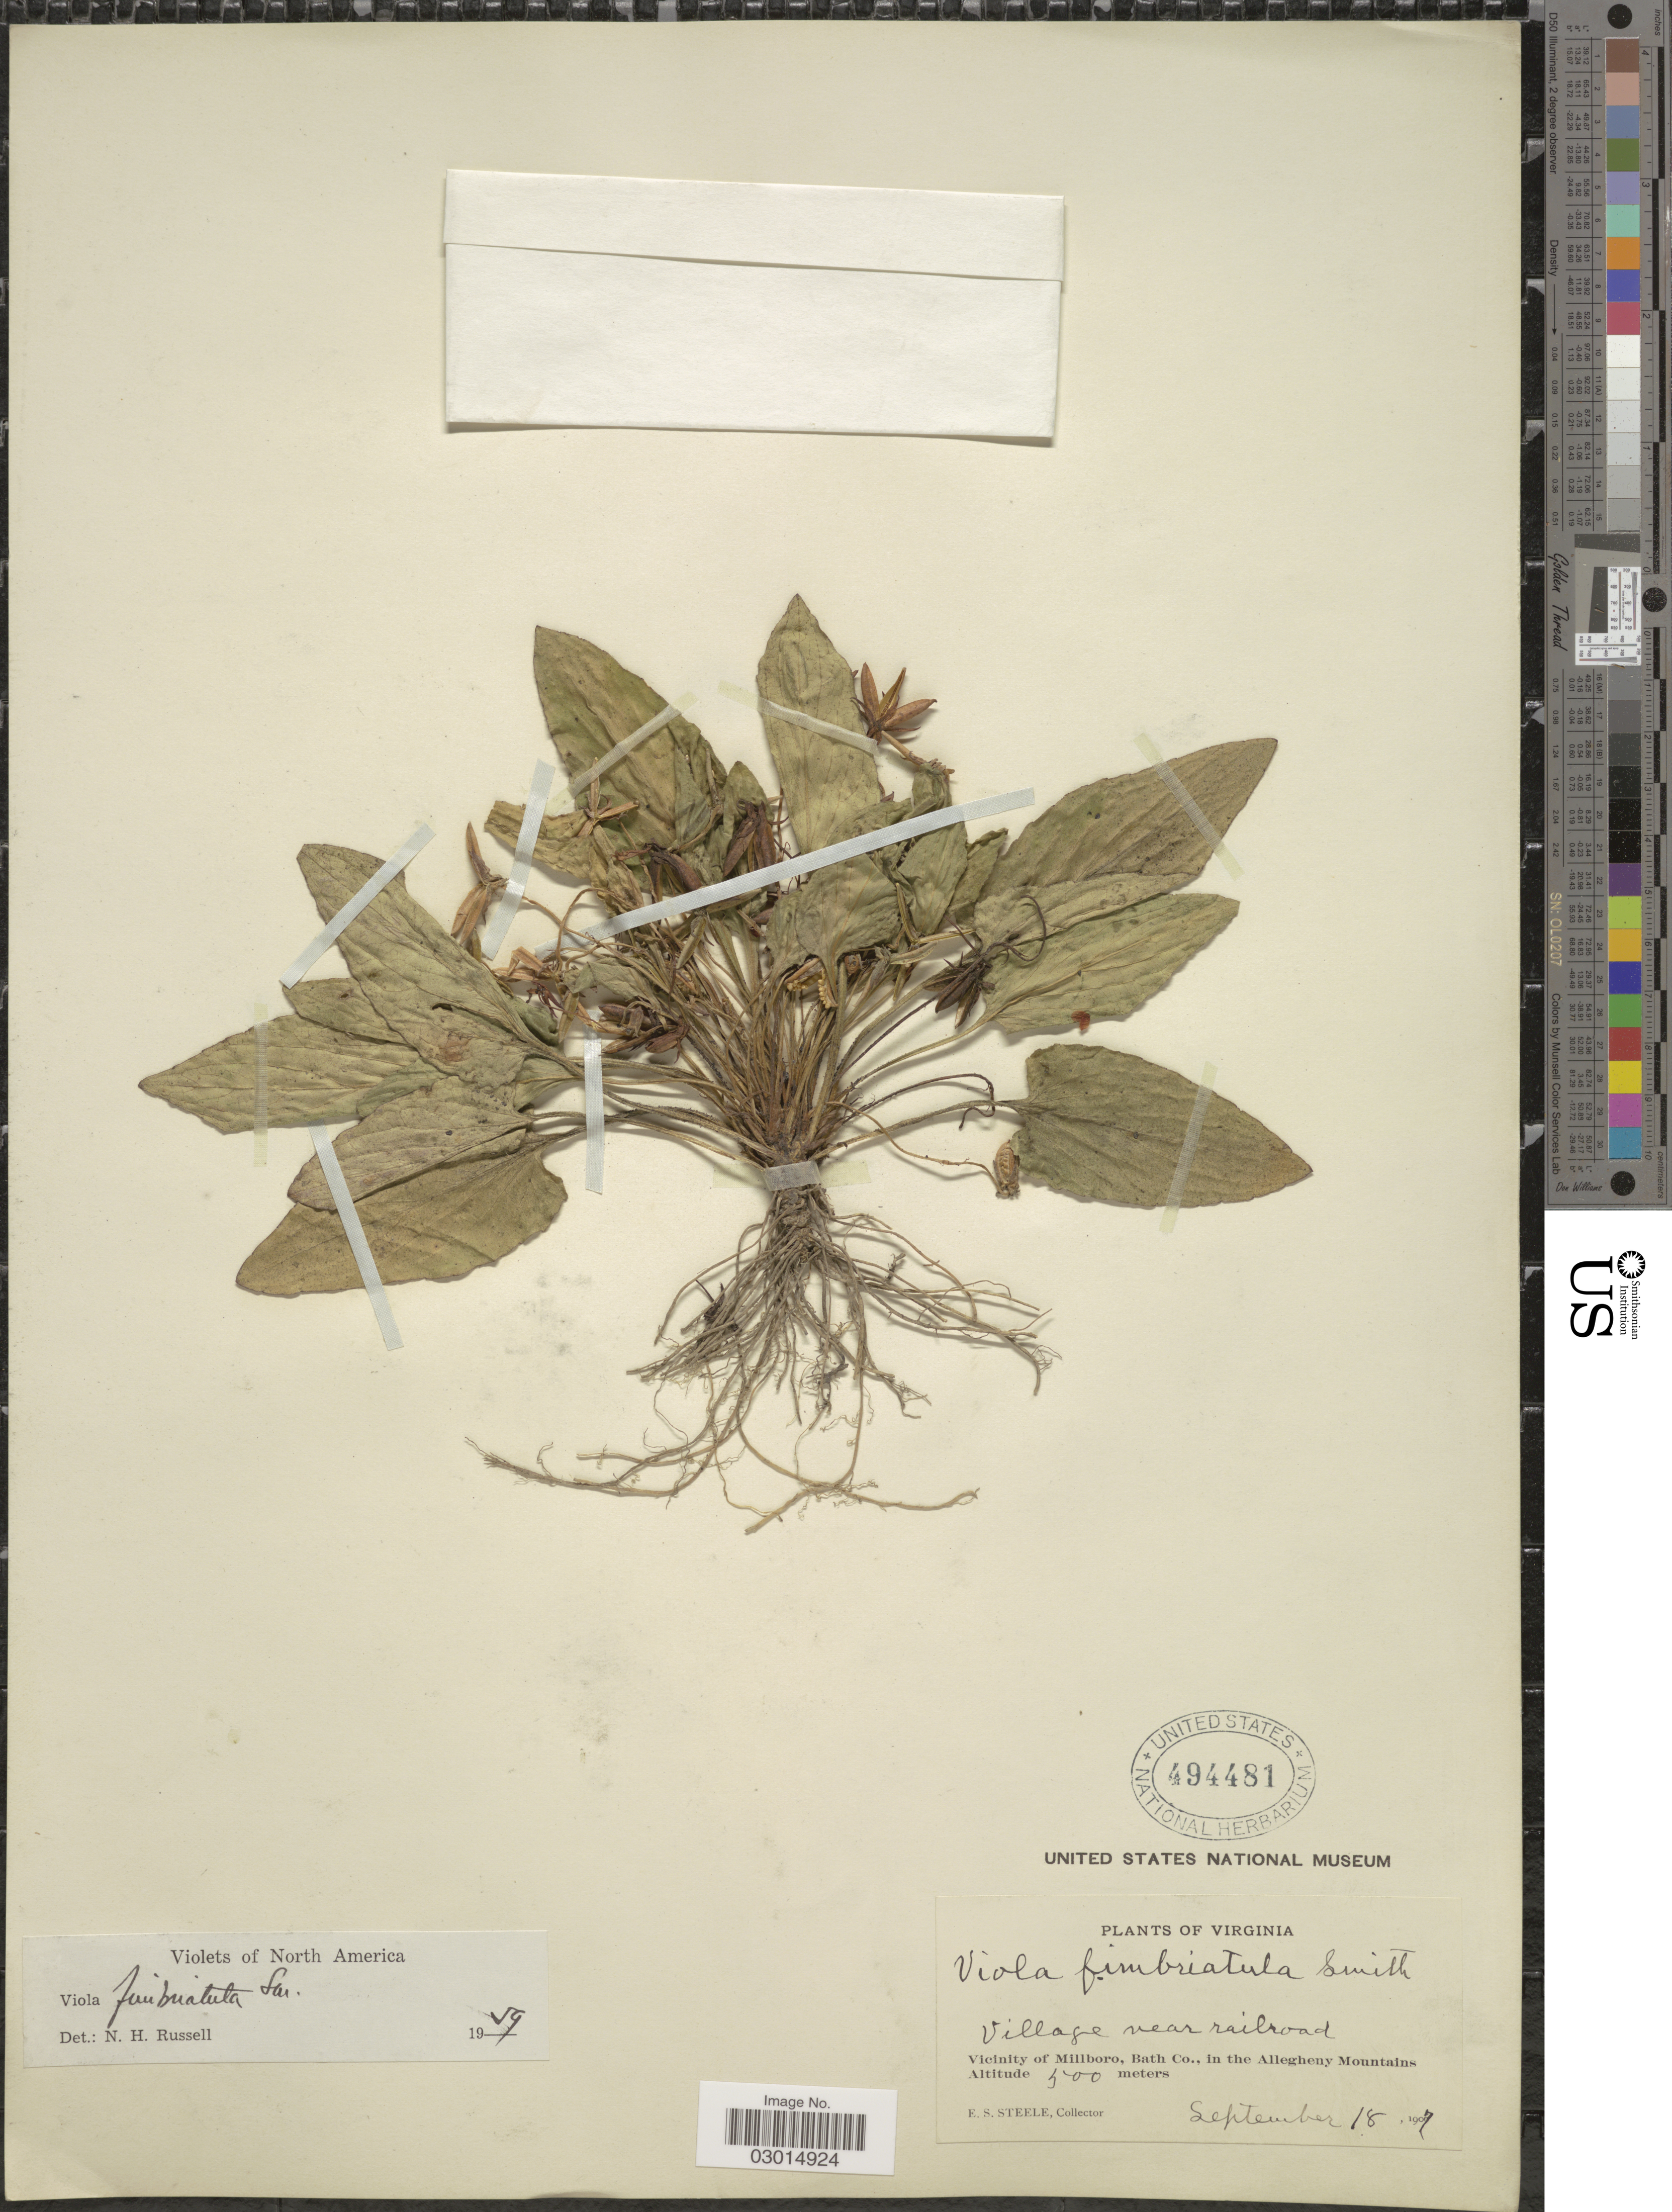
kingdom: Plantae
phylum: Tracheophyta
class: Magnoliopsida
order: Malpighiales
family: Violaceae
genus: Viola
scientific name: Viola fimbriatula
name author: Small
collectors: E. Steele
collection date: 1907-09-18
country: United States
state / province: Virginia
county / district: Bath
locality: Village near railroad. Vicinity of Millboro, Bath Co., in the Allegheny Mountains.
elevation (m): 500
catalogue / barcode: US 494481